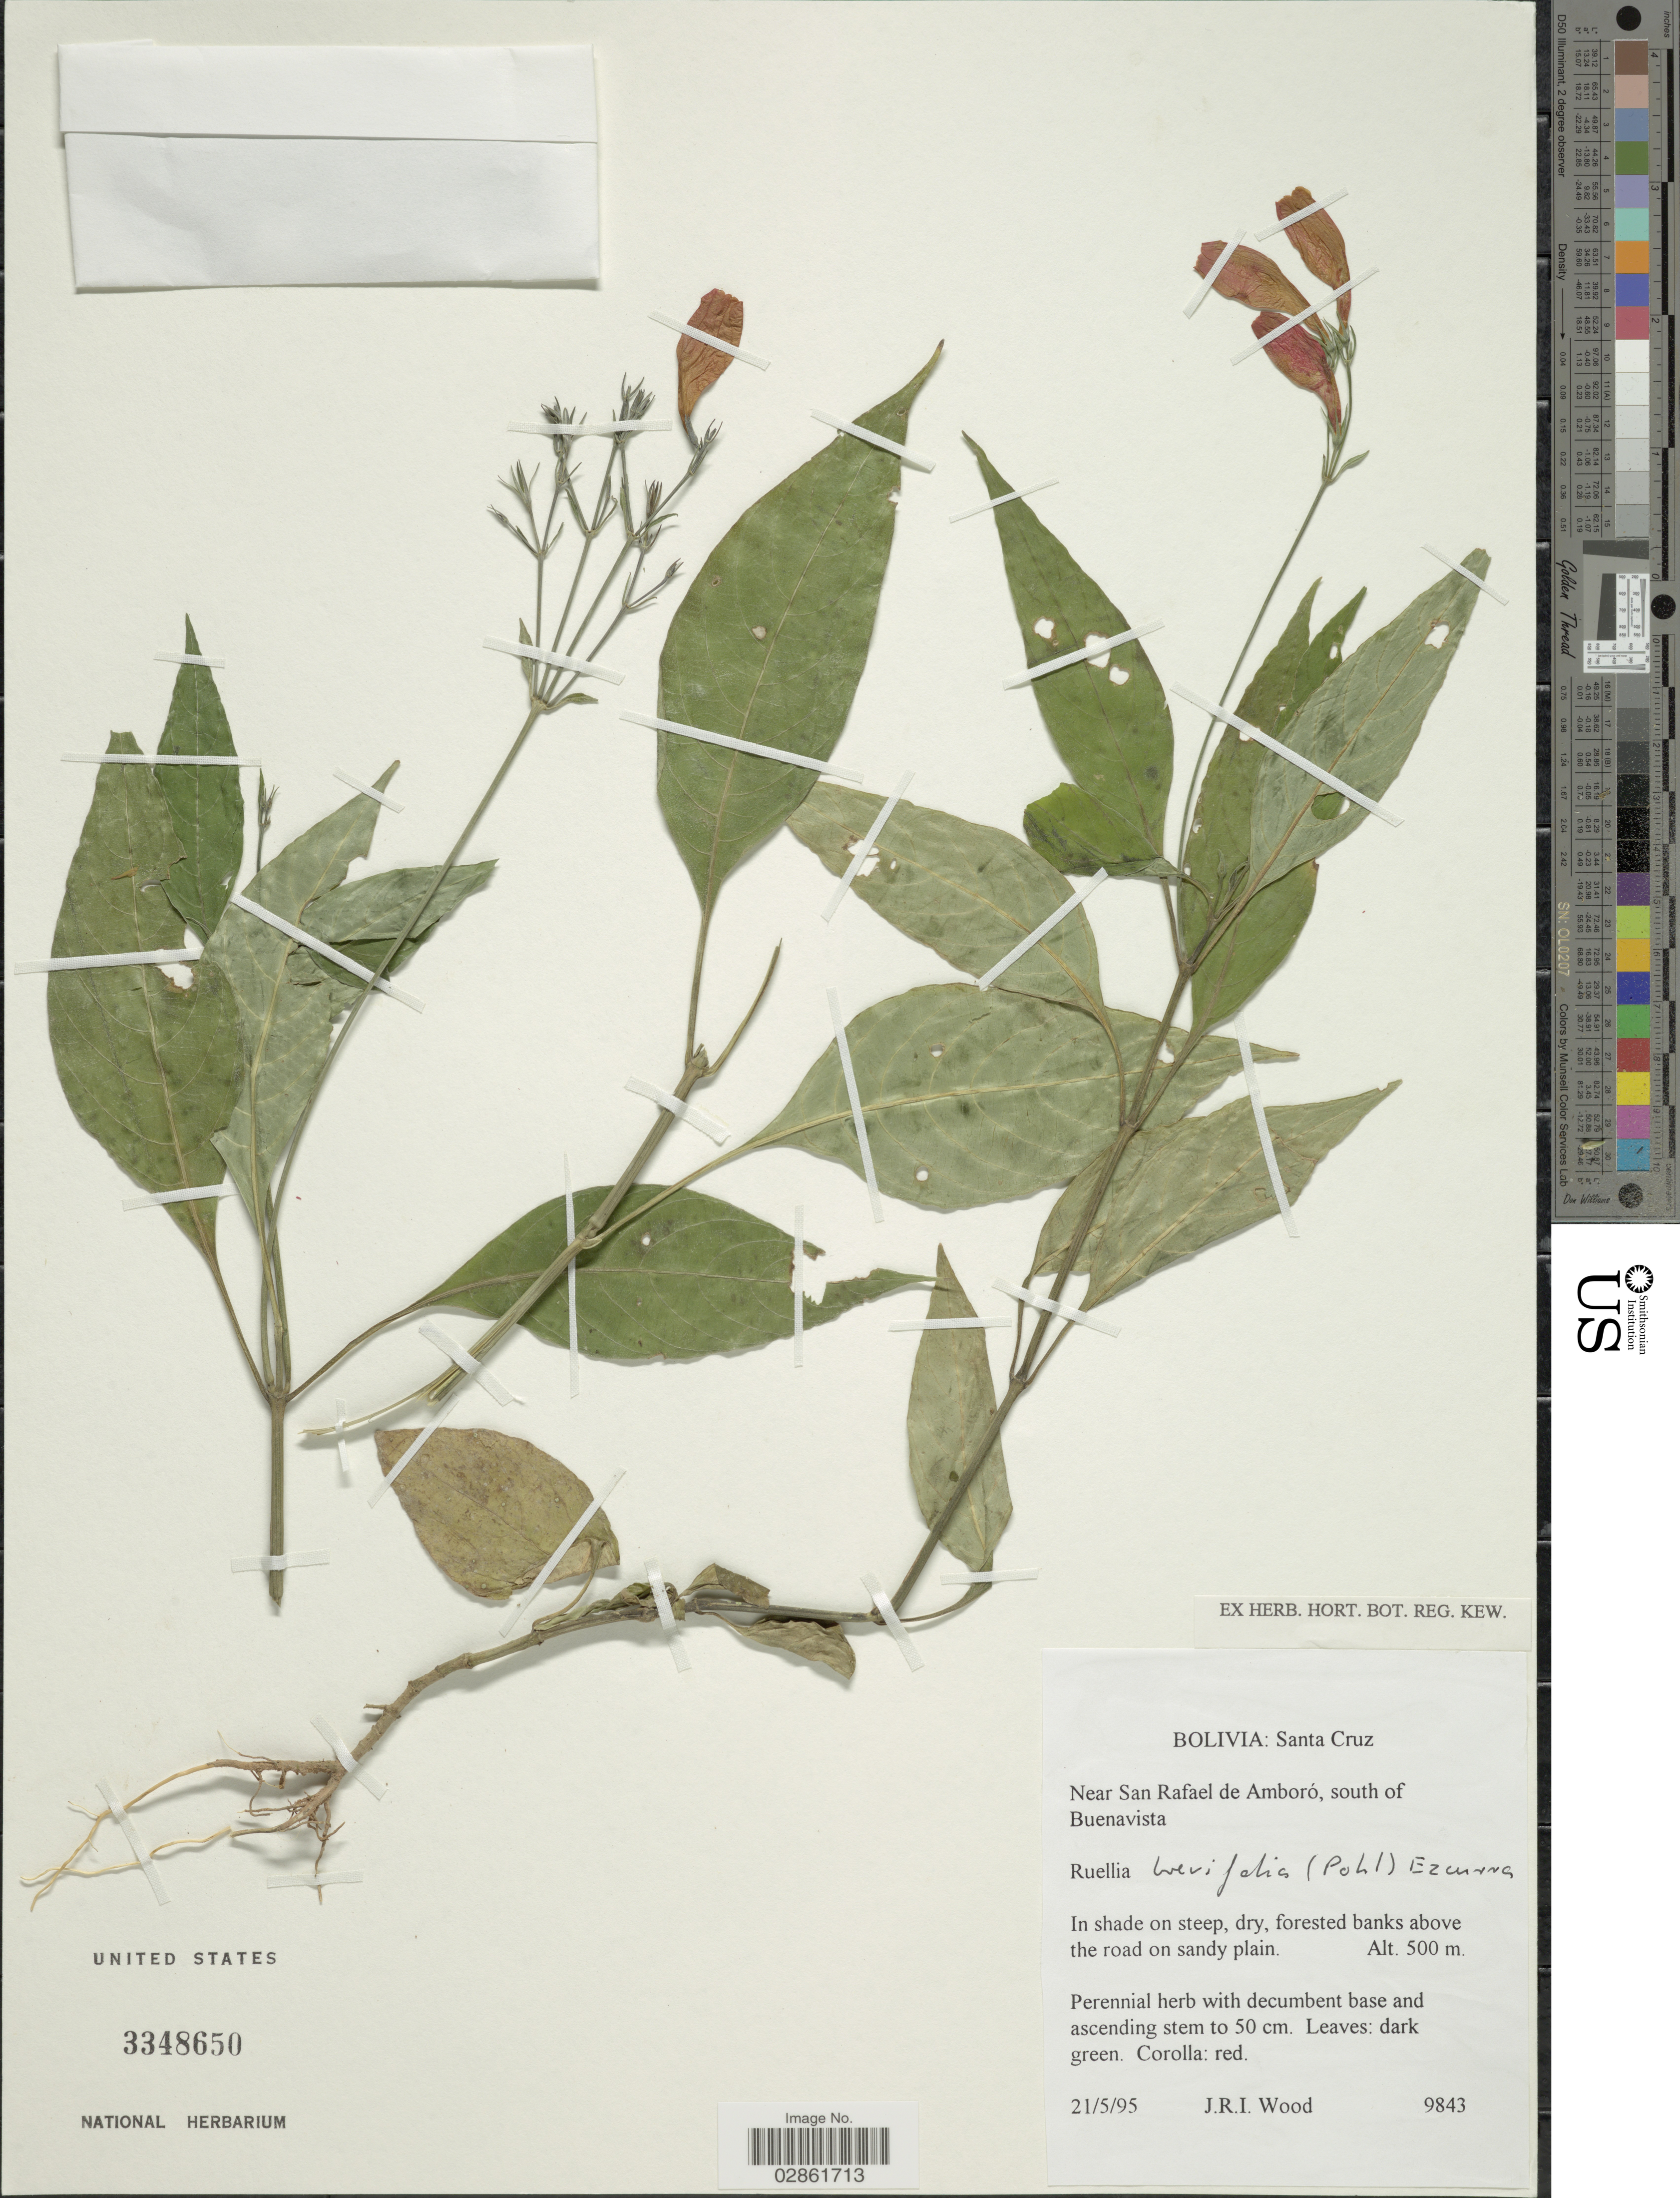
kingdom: Plantae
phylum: Tracheophyta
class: Magnoliopsida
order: Lamiales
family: Acanthaceae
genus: Ruellia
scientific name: Ruellia pearcei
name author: Rusby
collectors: J. R. I. Wood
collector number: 9843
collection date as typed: Transcribed d/m/y: 21/5/95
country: Bolivia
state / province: Santa Cruz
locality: Near San Rafael de Amboró, south of Buenavista.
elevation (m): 500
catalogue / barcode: US 3348650